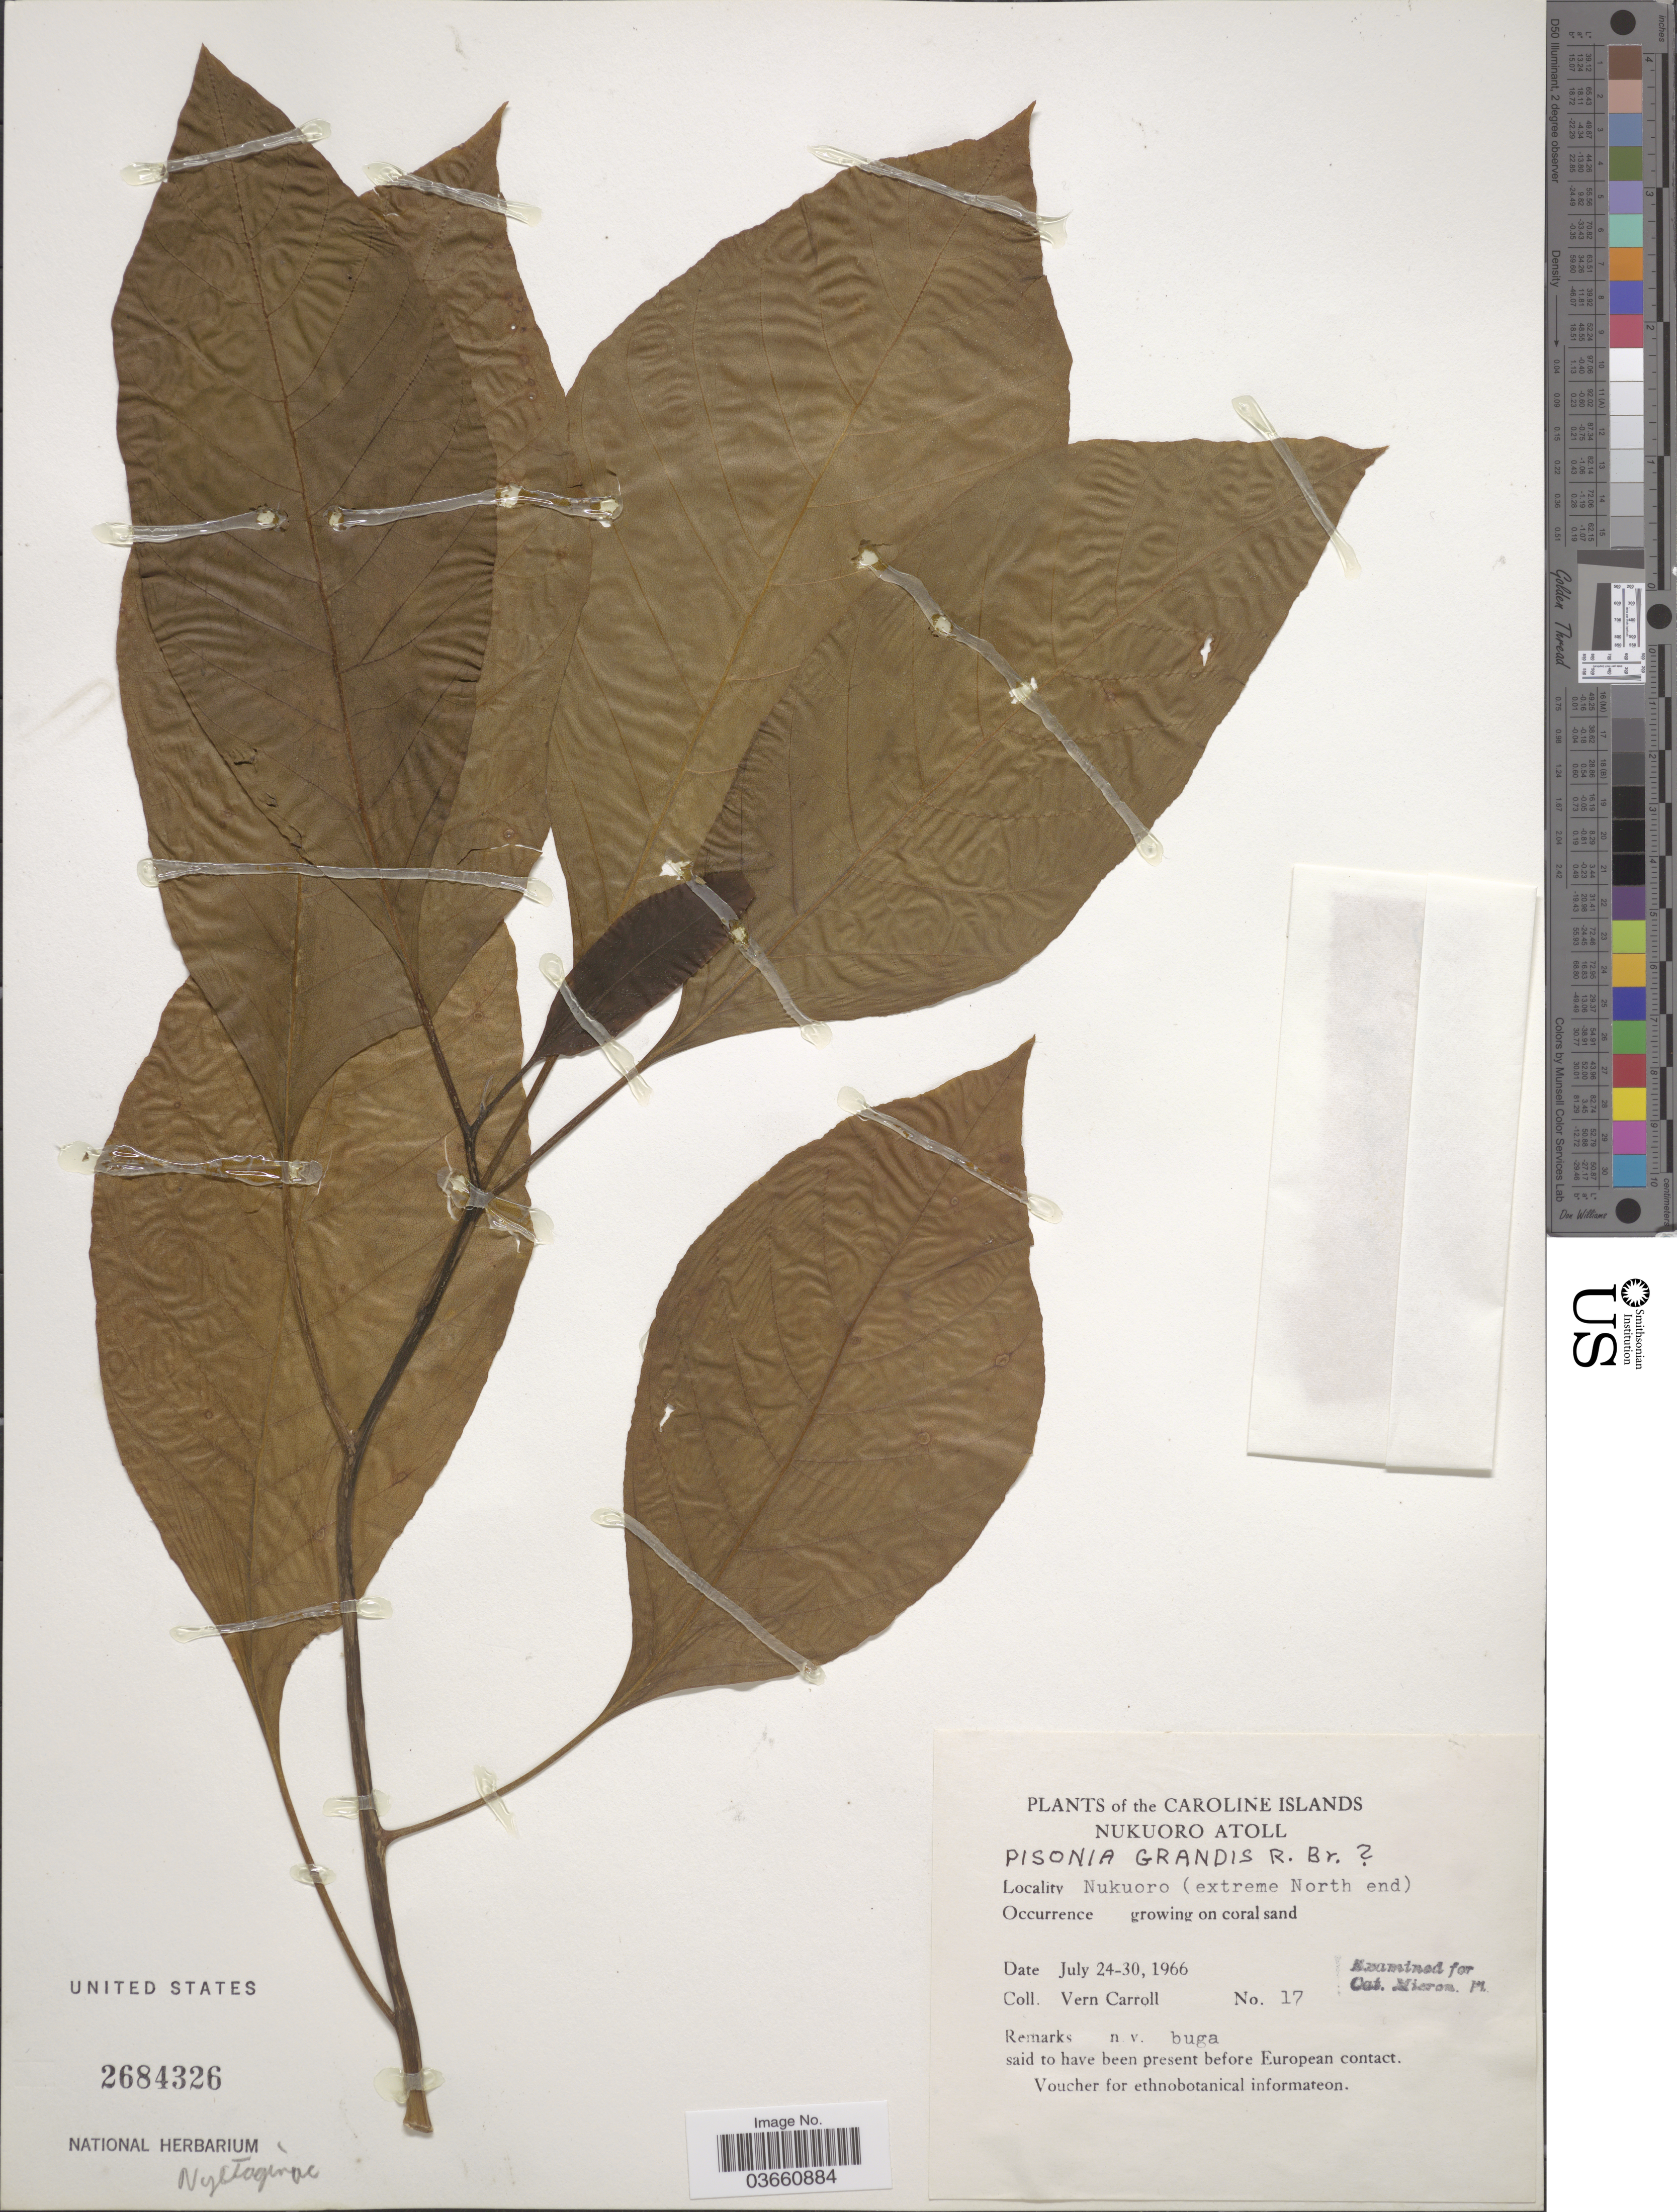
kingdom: Plantae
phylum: Tracheophyta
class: Magnoliopsida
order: Caryophyllales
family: Nyctaginaceae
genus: Pisonia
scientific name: Pisonia grandis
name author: R. Br.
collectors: V. Carroll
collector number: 17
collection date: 1966-07-24/1966-07-30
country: Micronesia, Federated States of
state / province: Pohnpei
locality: Caroline Islands. Nukuoro Atoll. Nukuoro (extreme North end).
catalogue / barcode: US 2684326